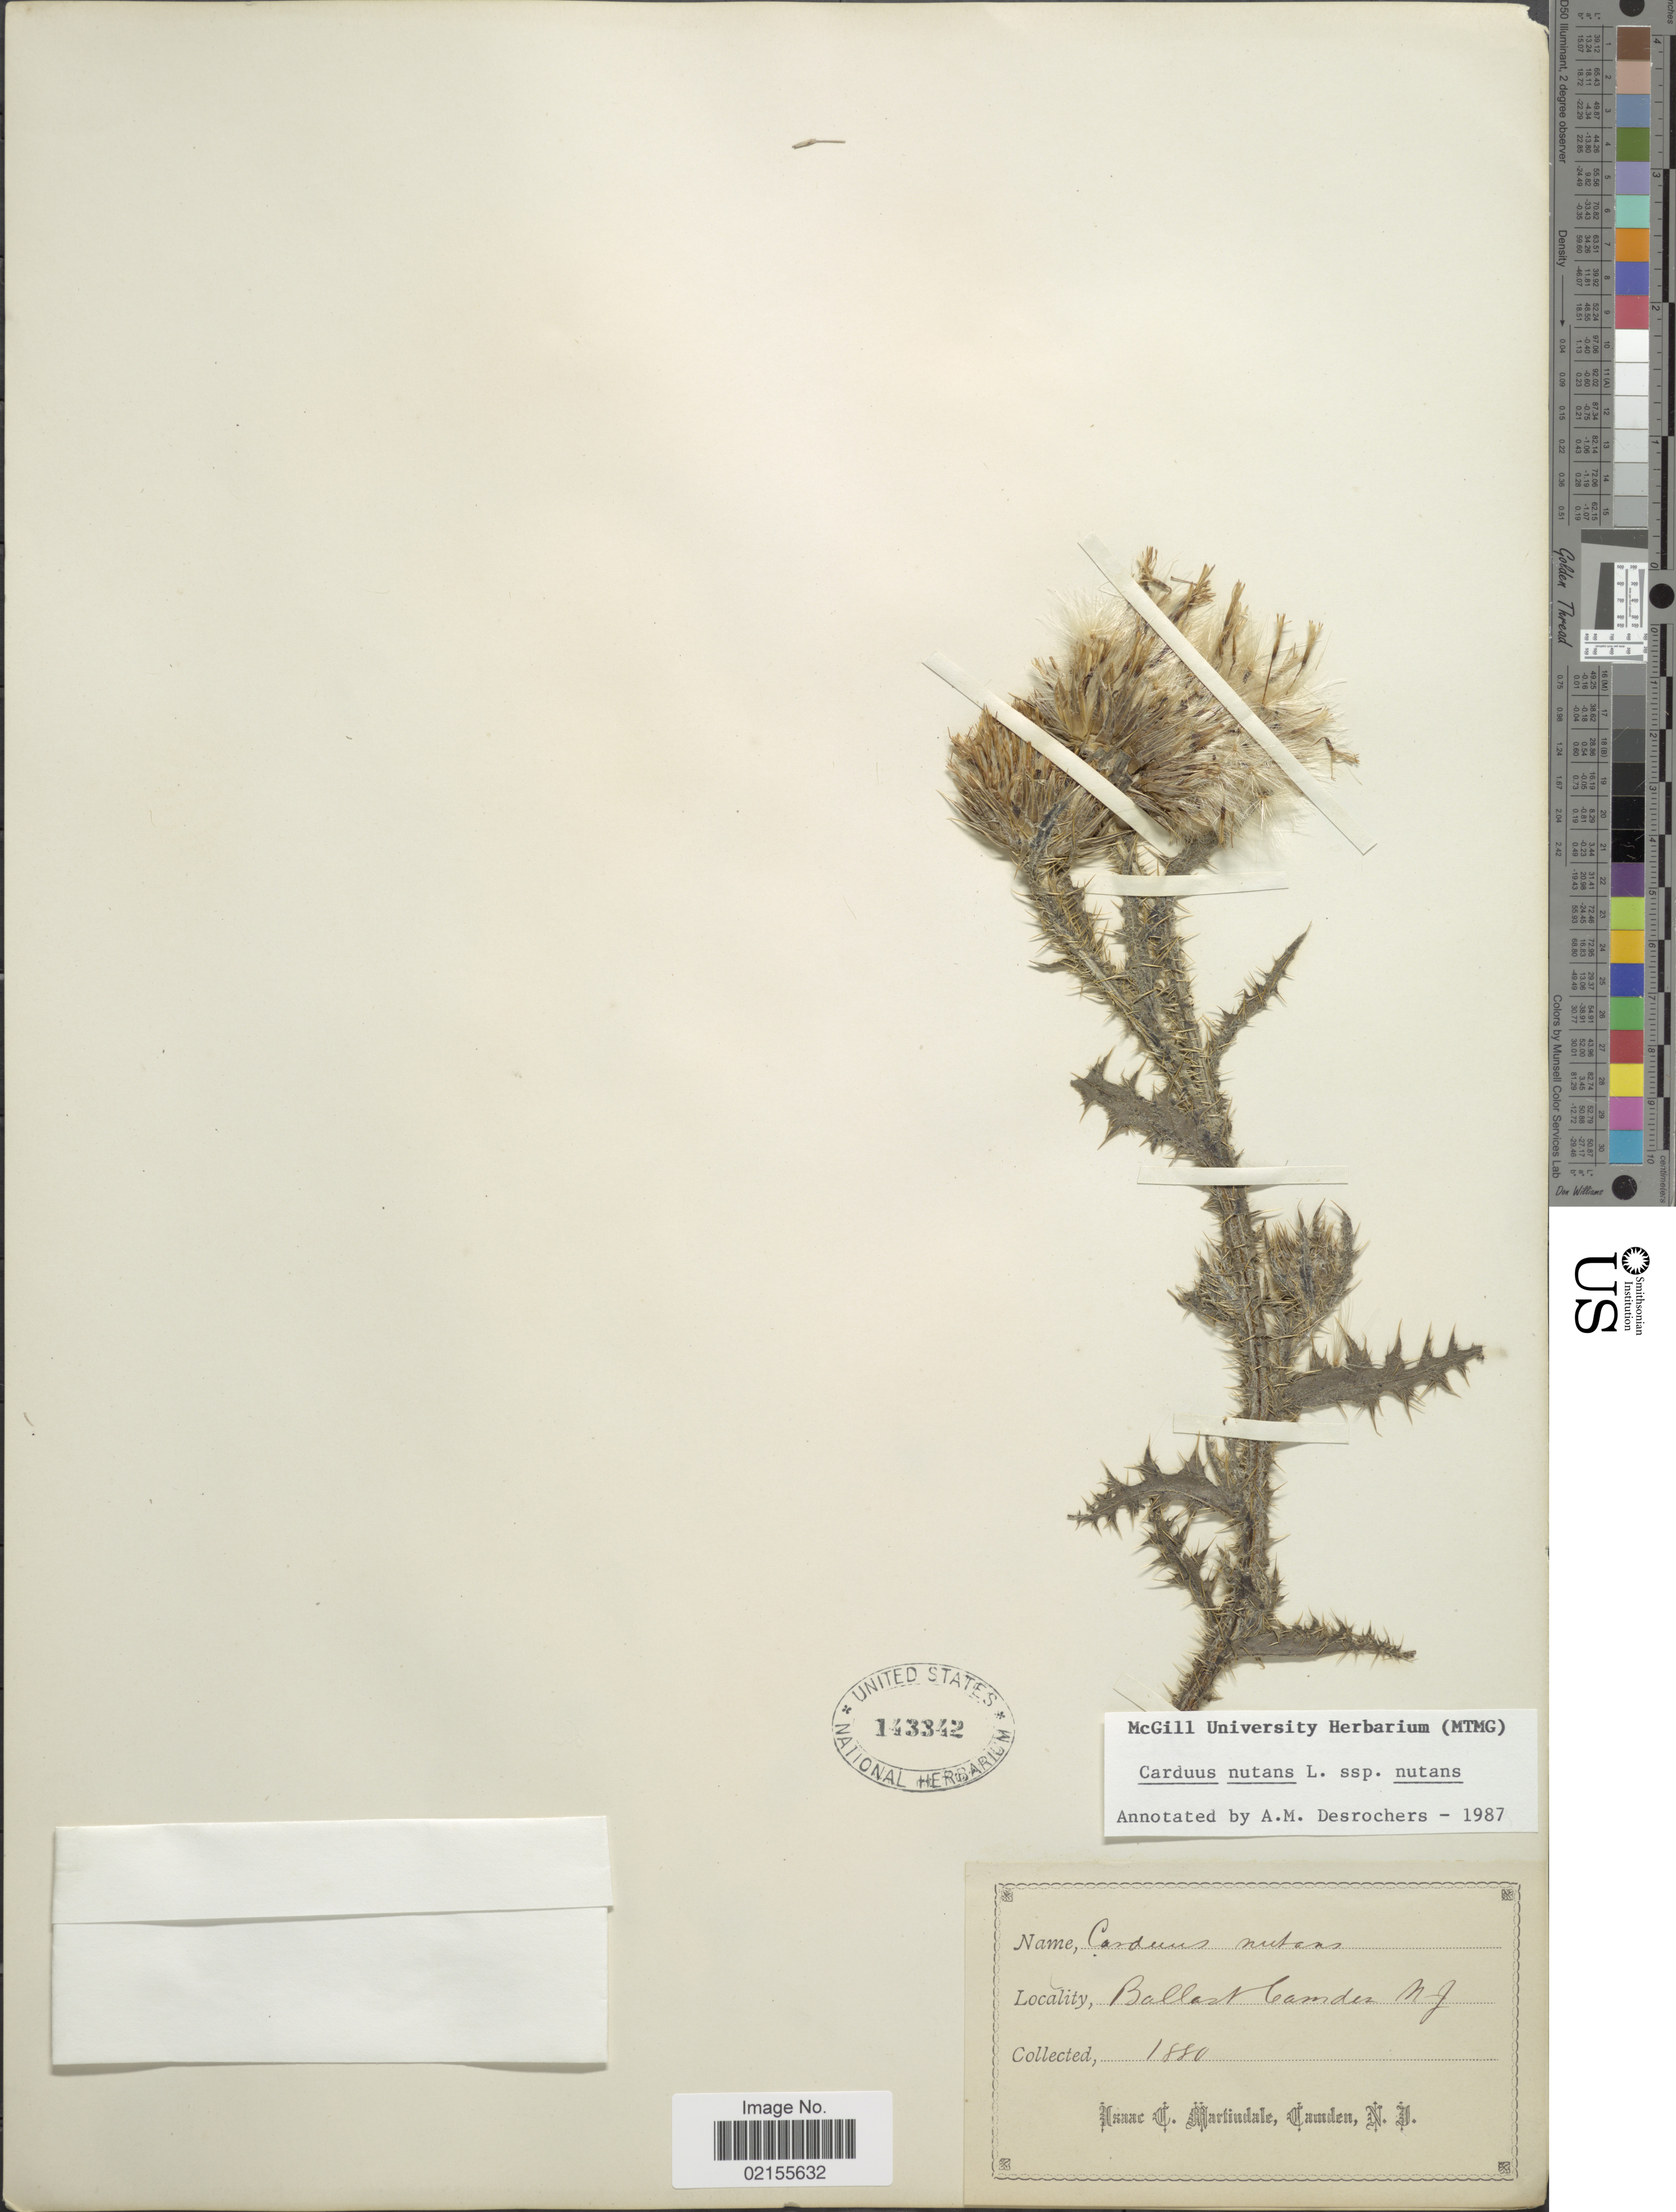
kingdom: Plantae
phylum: Tracheophyta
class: Magnoliopsida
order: Asterales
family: Asteraceae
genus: Carduus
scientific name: Carduus nutans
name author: L.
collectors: I. C. Martindale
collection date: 1880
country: United States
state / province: New Jersey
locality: Ballast Camden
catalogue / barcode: US 143342